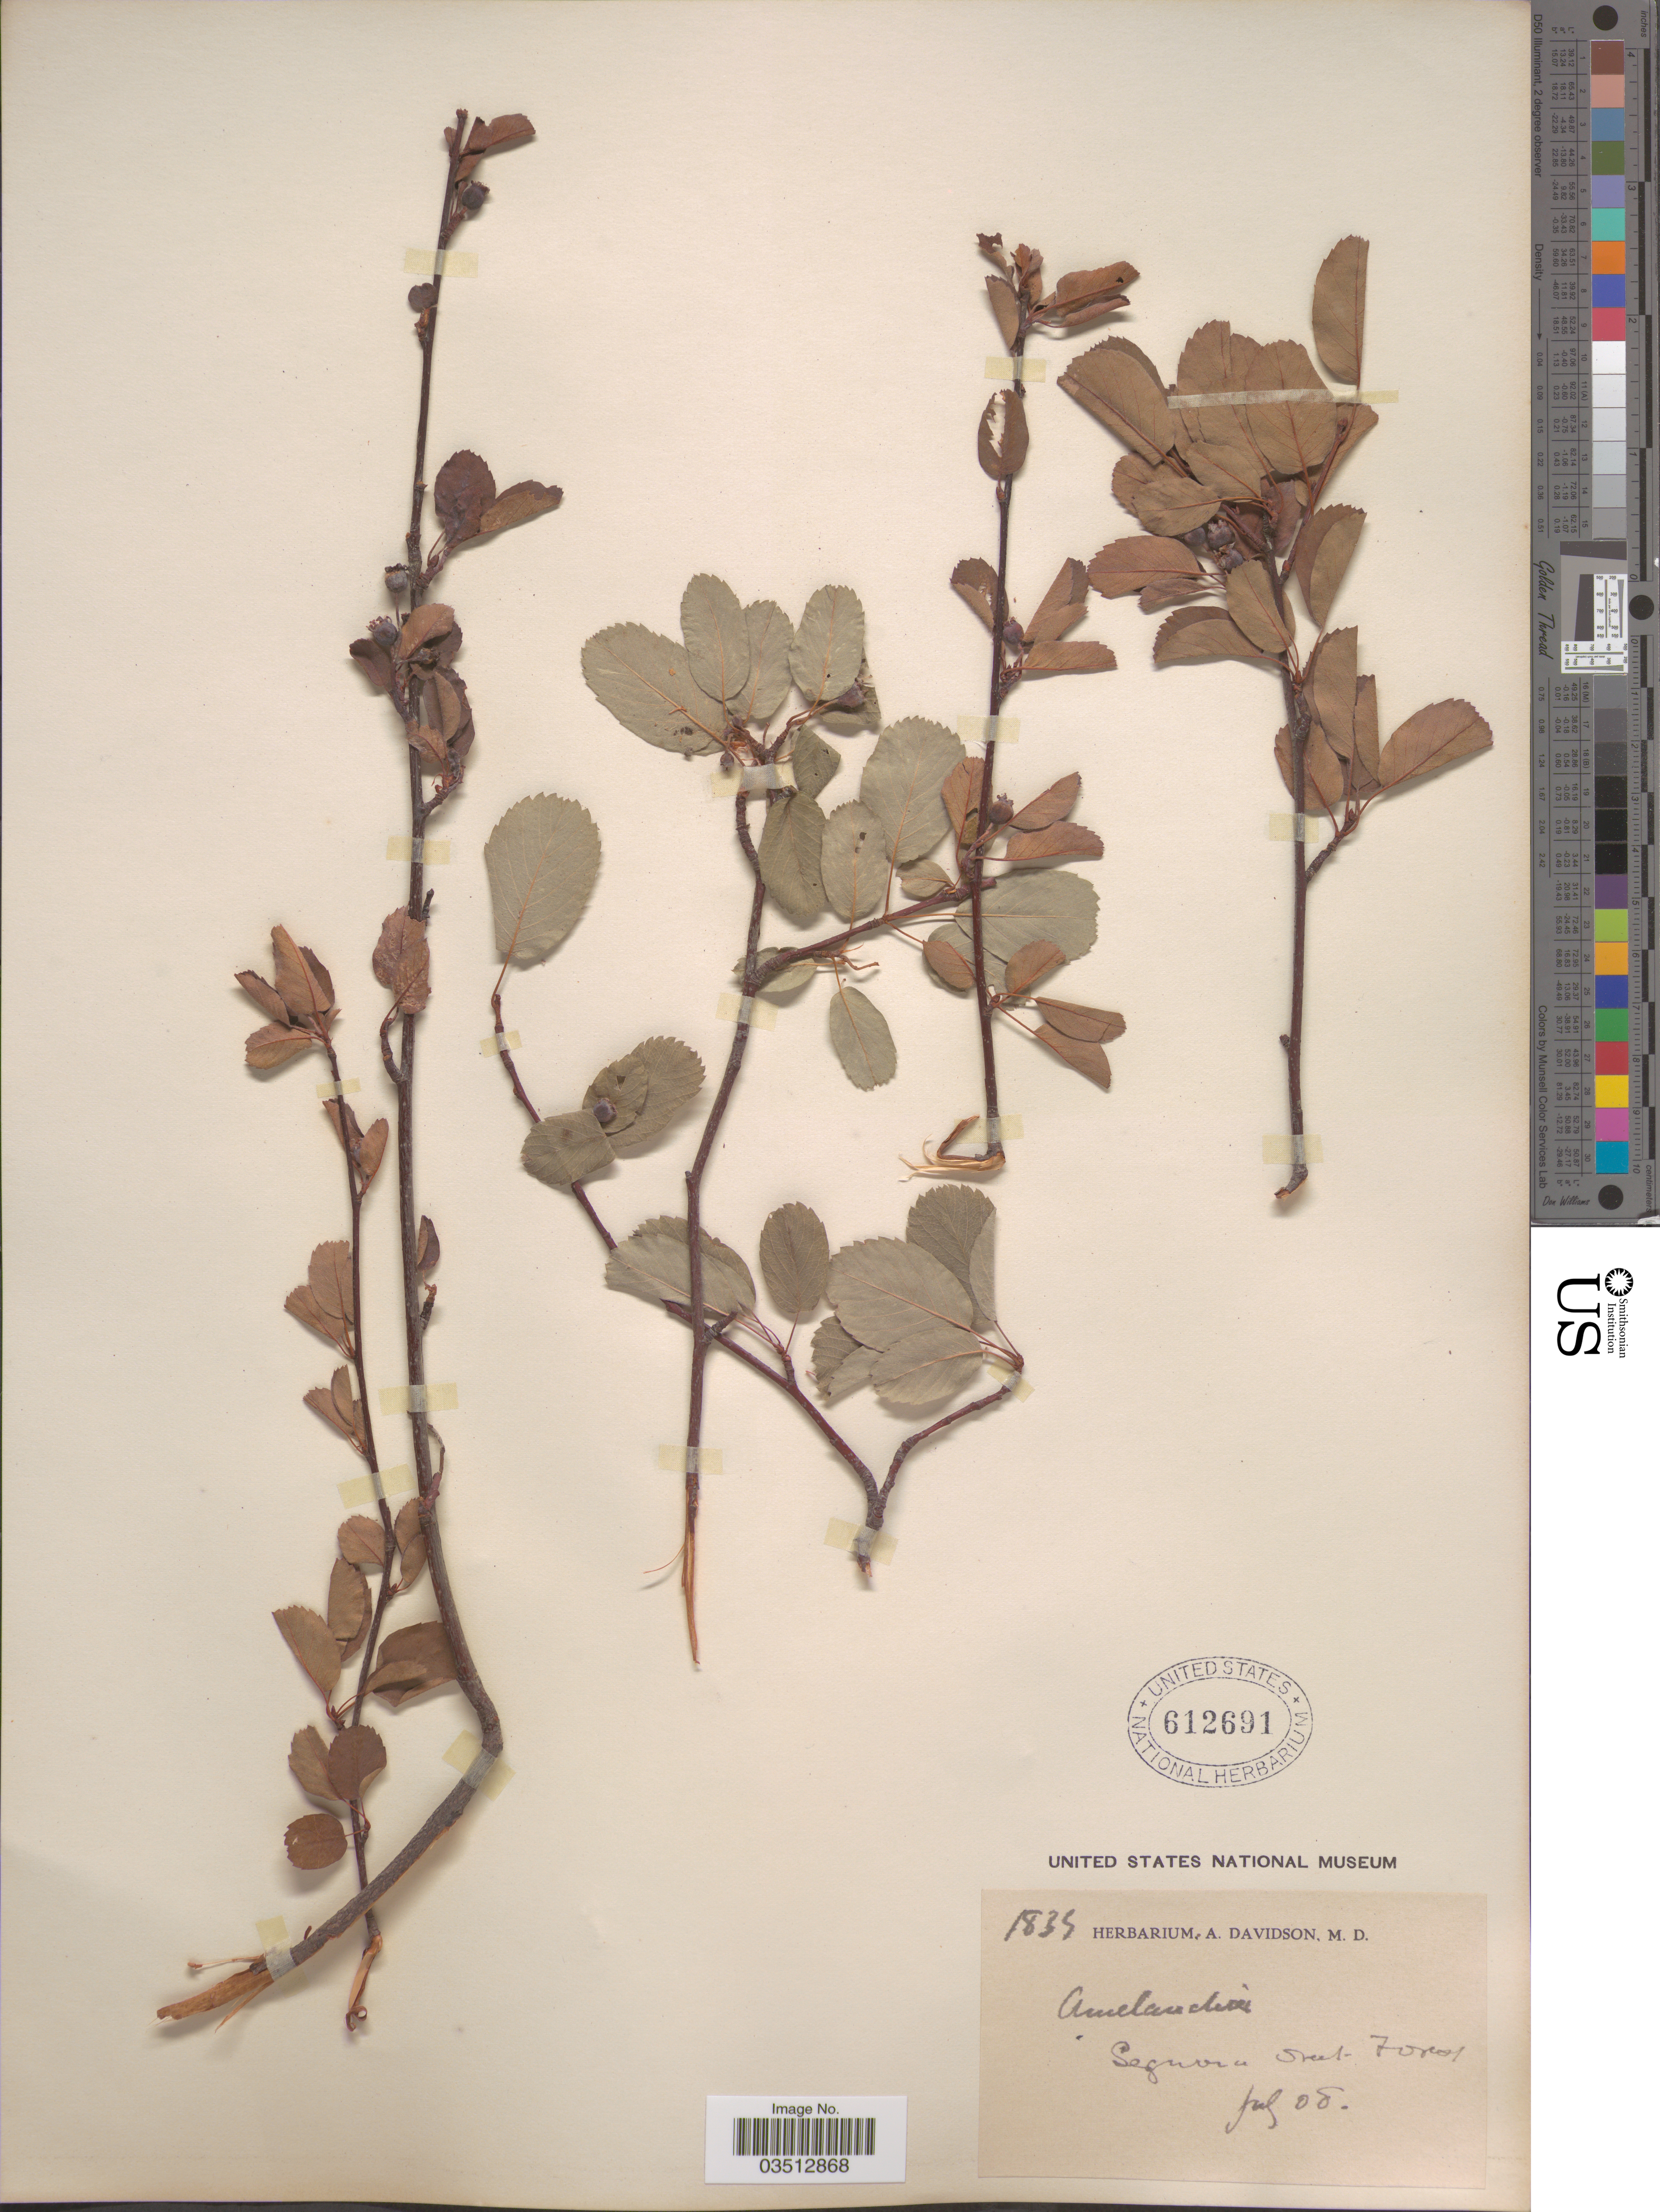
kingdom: Plantae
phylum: Tracheophyta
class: Magnoliopsida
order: Rosales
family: Rosaceae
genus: Amelanchier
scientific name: Amelanchier sp.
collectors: ex herb. A. Davidson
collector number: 1835*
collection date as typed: Transcribed d/m/y: /7/8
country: United States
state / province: California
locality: Sequoia Nat Forest.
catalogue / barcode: US 612691